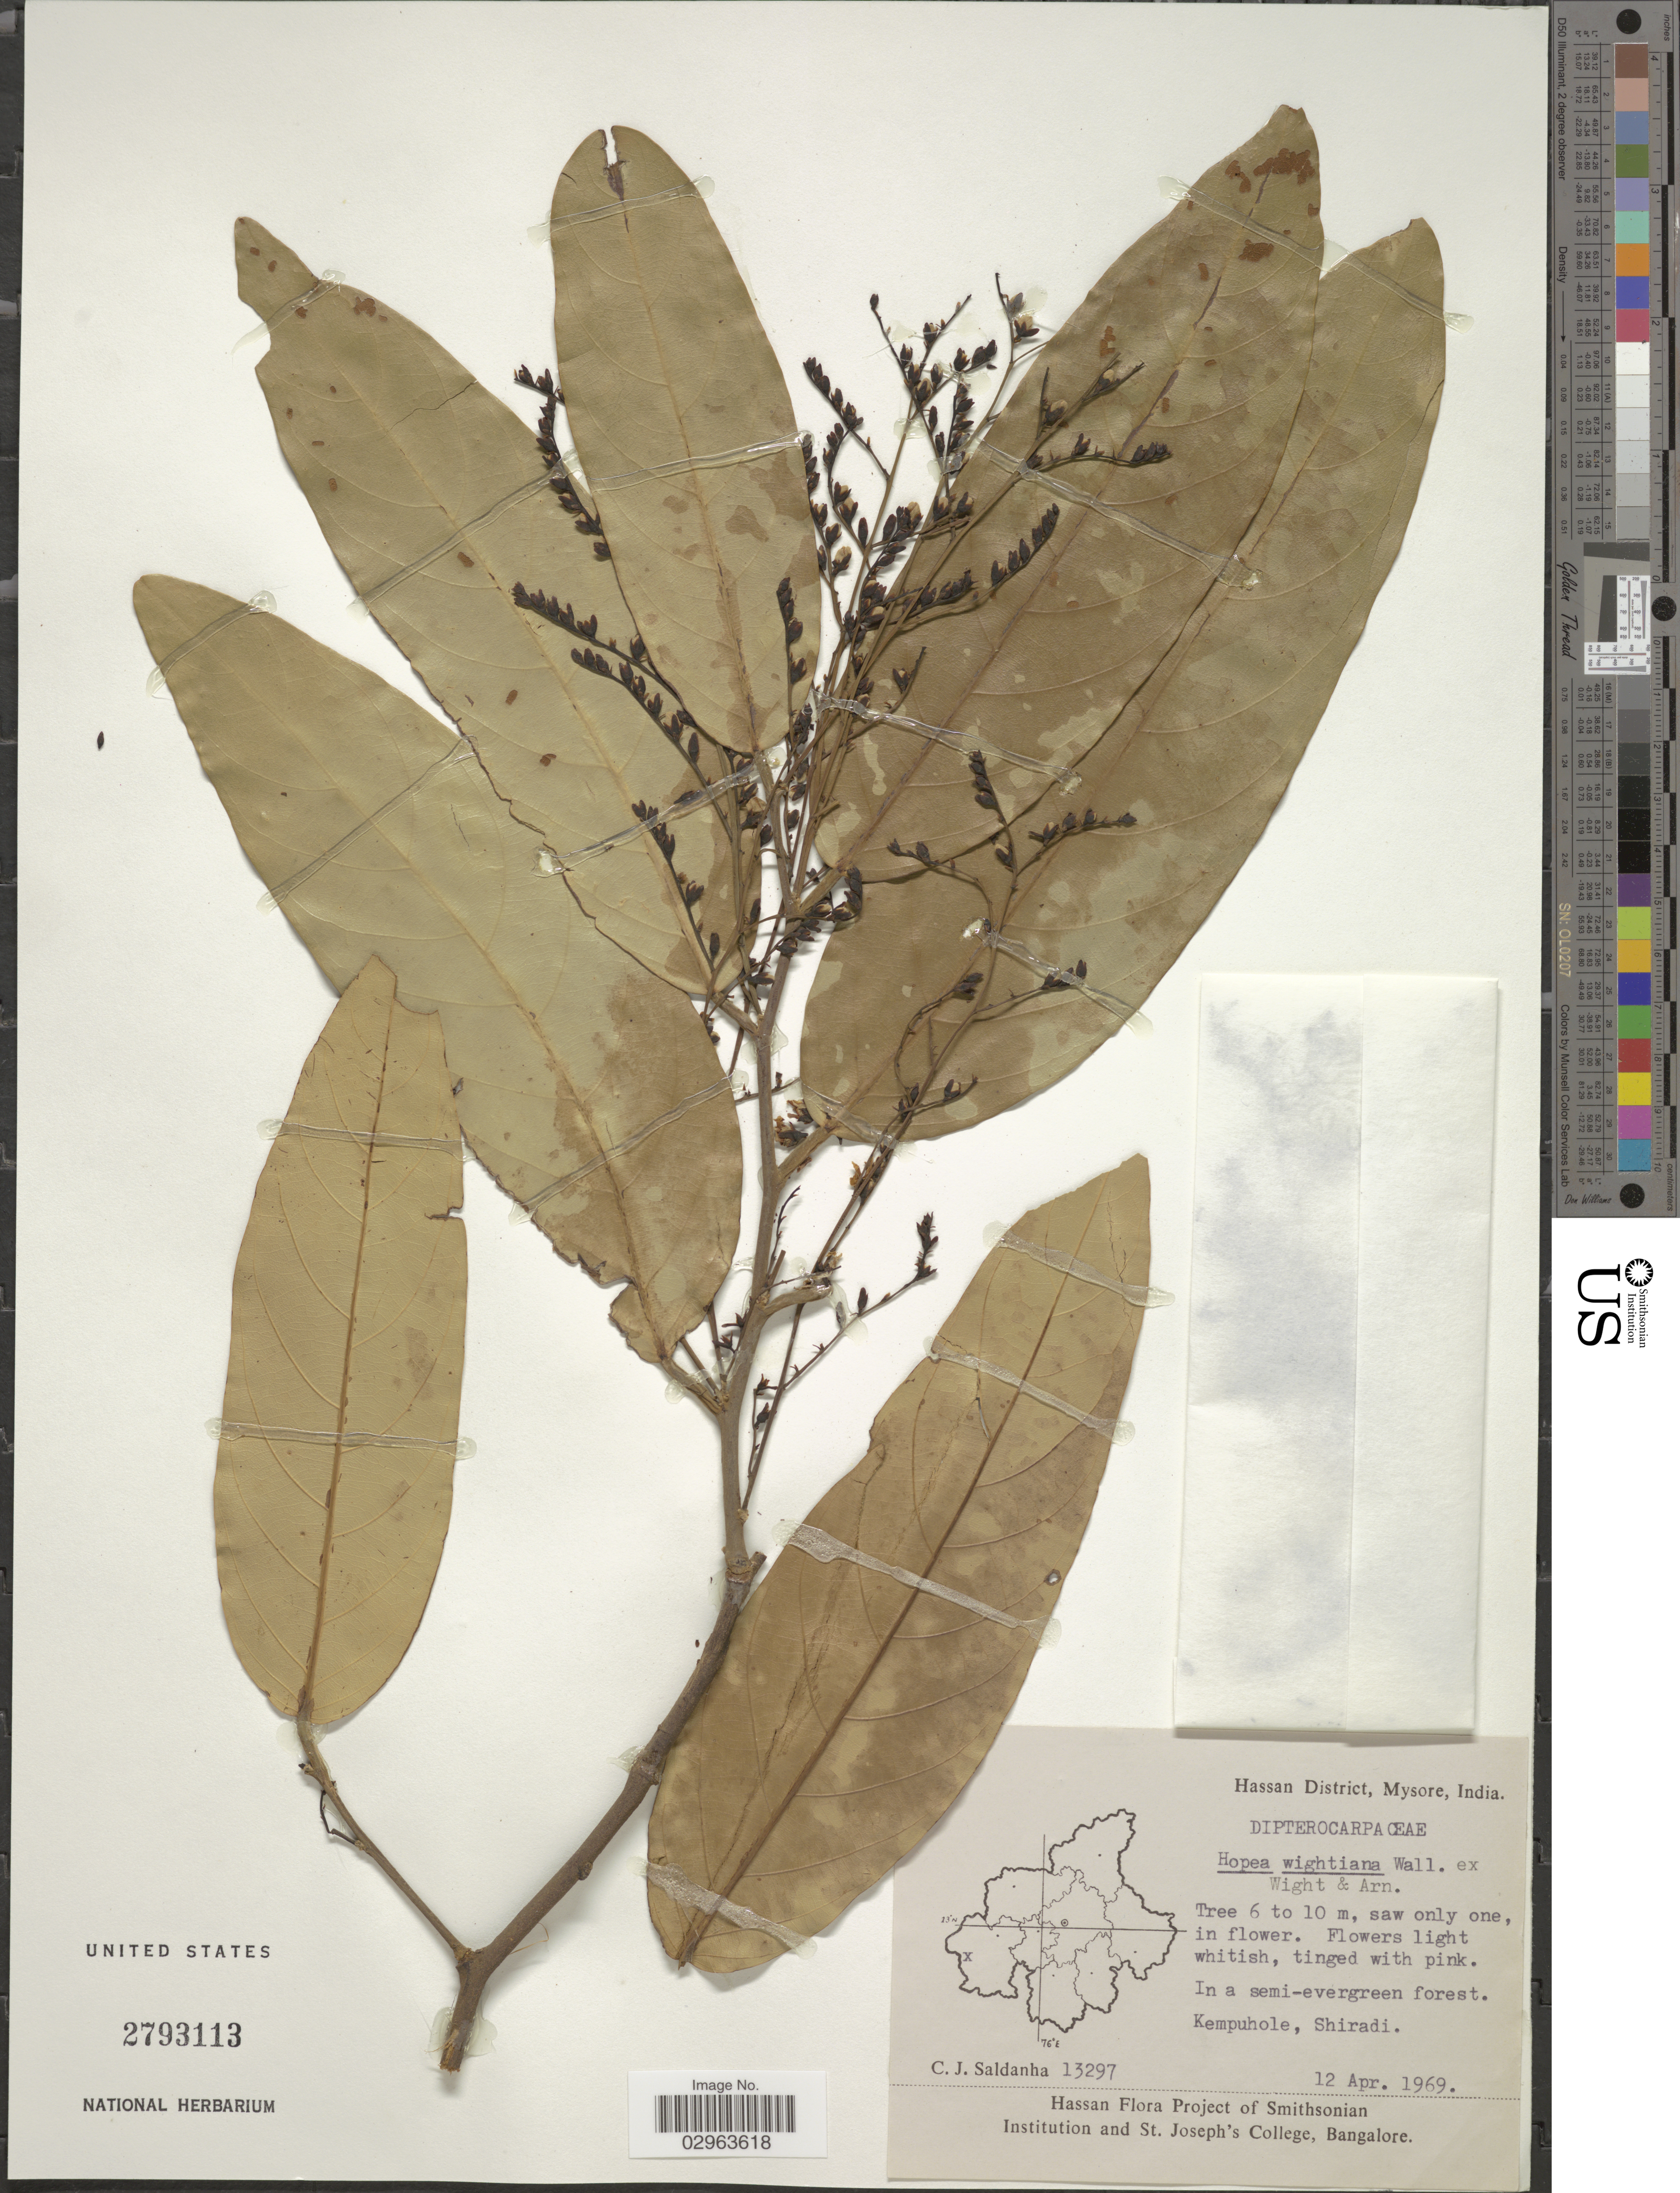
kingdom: Plantae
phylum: Tracheophyta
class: Magnoliopsida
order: Malvales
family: Dipterocarpaceae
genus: Hopea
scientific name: Hopea wightiana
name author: Miq. ex Dyer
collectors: C. J. Saldanha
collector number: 13297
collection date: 1969-04-12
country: India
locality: Hassan District, Mysore. Kempuhole, Shiradi.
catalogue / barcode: US 2793113